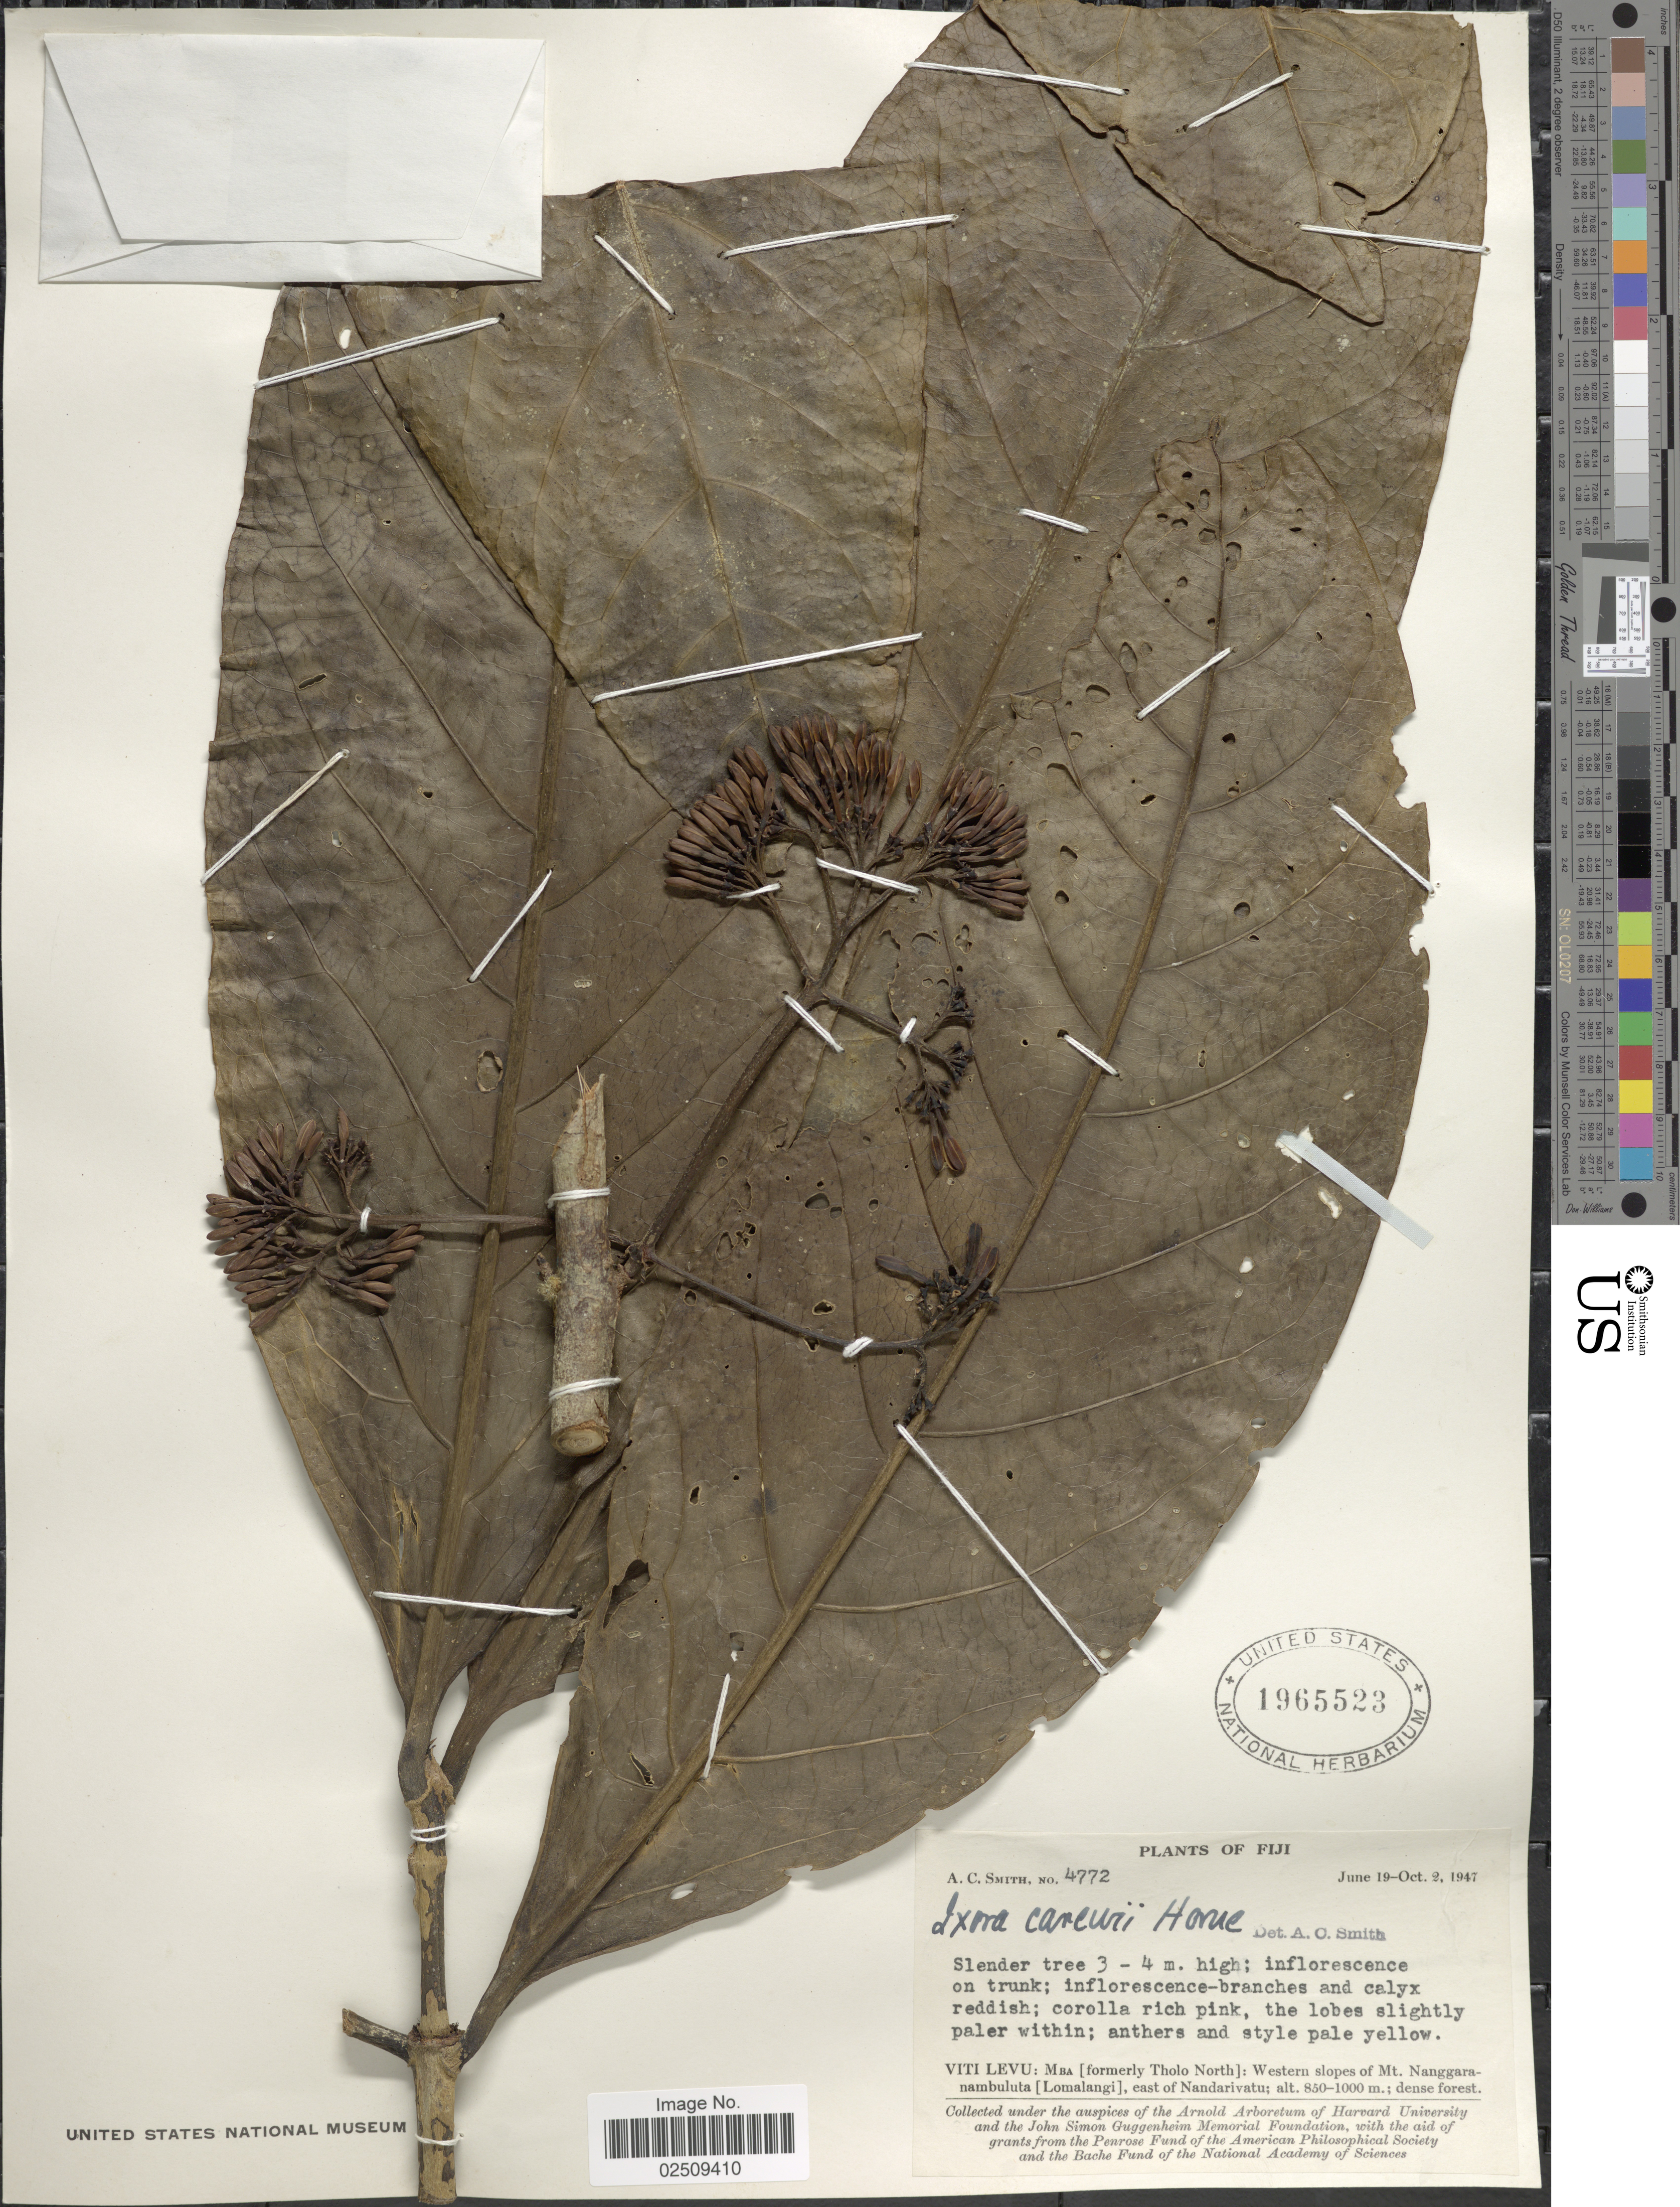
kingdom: Plantae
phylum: Tracheophyta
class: Magnoliopsida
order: Gentianales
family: Rubiaceae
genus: Ixora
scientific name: Ixora carewii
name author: Horne ex Baker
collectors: A. C. Smith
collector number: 4772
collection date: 1947-06-19/1947-10-02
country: Fiji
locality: Viti Levu: Mba [formerly Tholo North]: Western slopes of Mt Naggaranambuluta [Lomalangi], east of Nandarivatu; dense forest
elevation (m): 850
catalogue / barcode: US 1965523